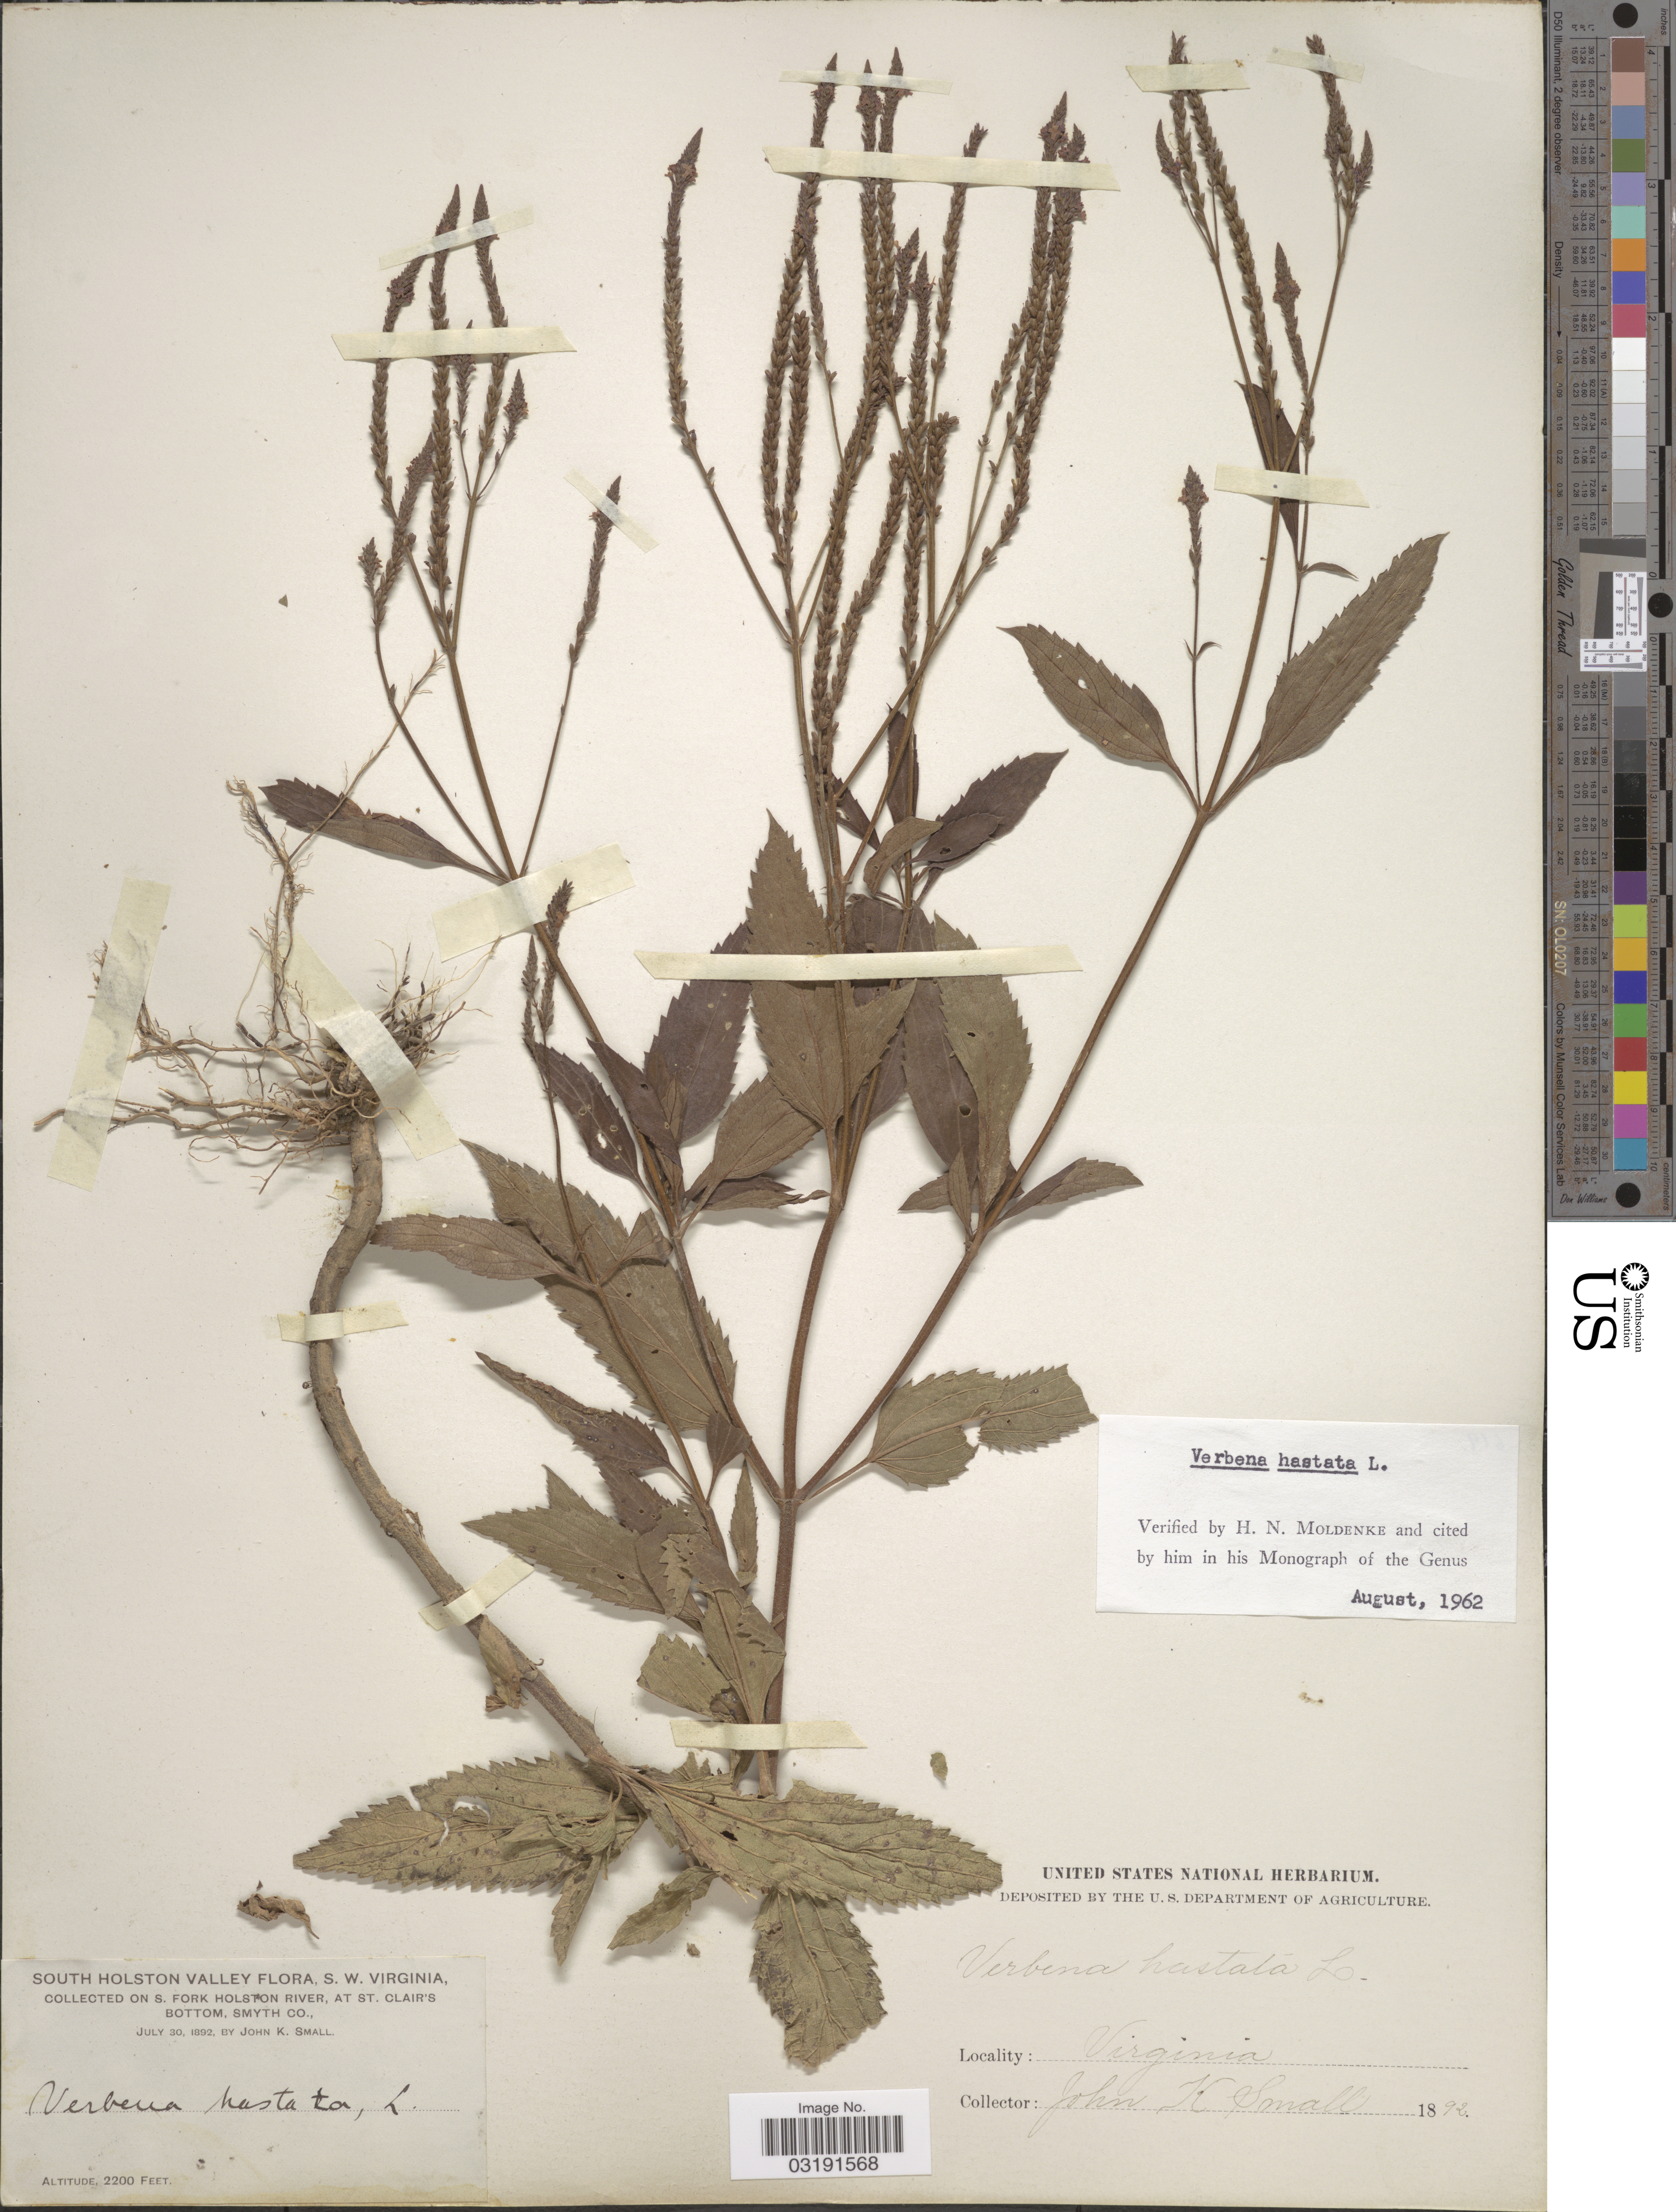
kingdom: Plantae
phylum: Tracheophyta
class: Magnoliopsida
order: Lamiales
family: Verbenaceae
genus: Verbena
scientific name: Verbena hastata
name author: L.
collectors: J. K. Small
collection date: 1892-07-30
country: United States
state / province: Virginia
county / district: Smyth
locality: South Holston Valley, S.W. Virginia, on S. Fork Holston River, at St. Clair's Bottom, Smyth Co.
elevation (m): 671